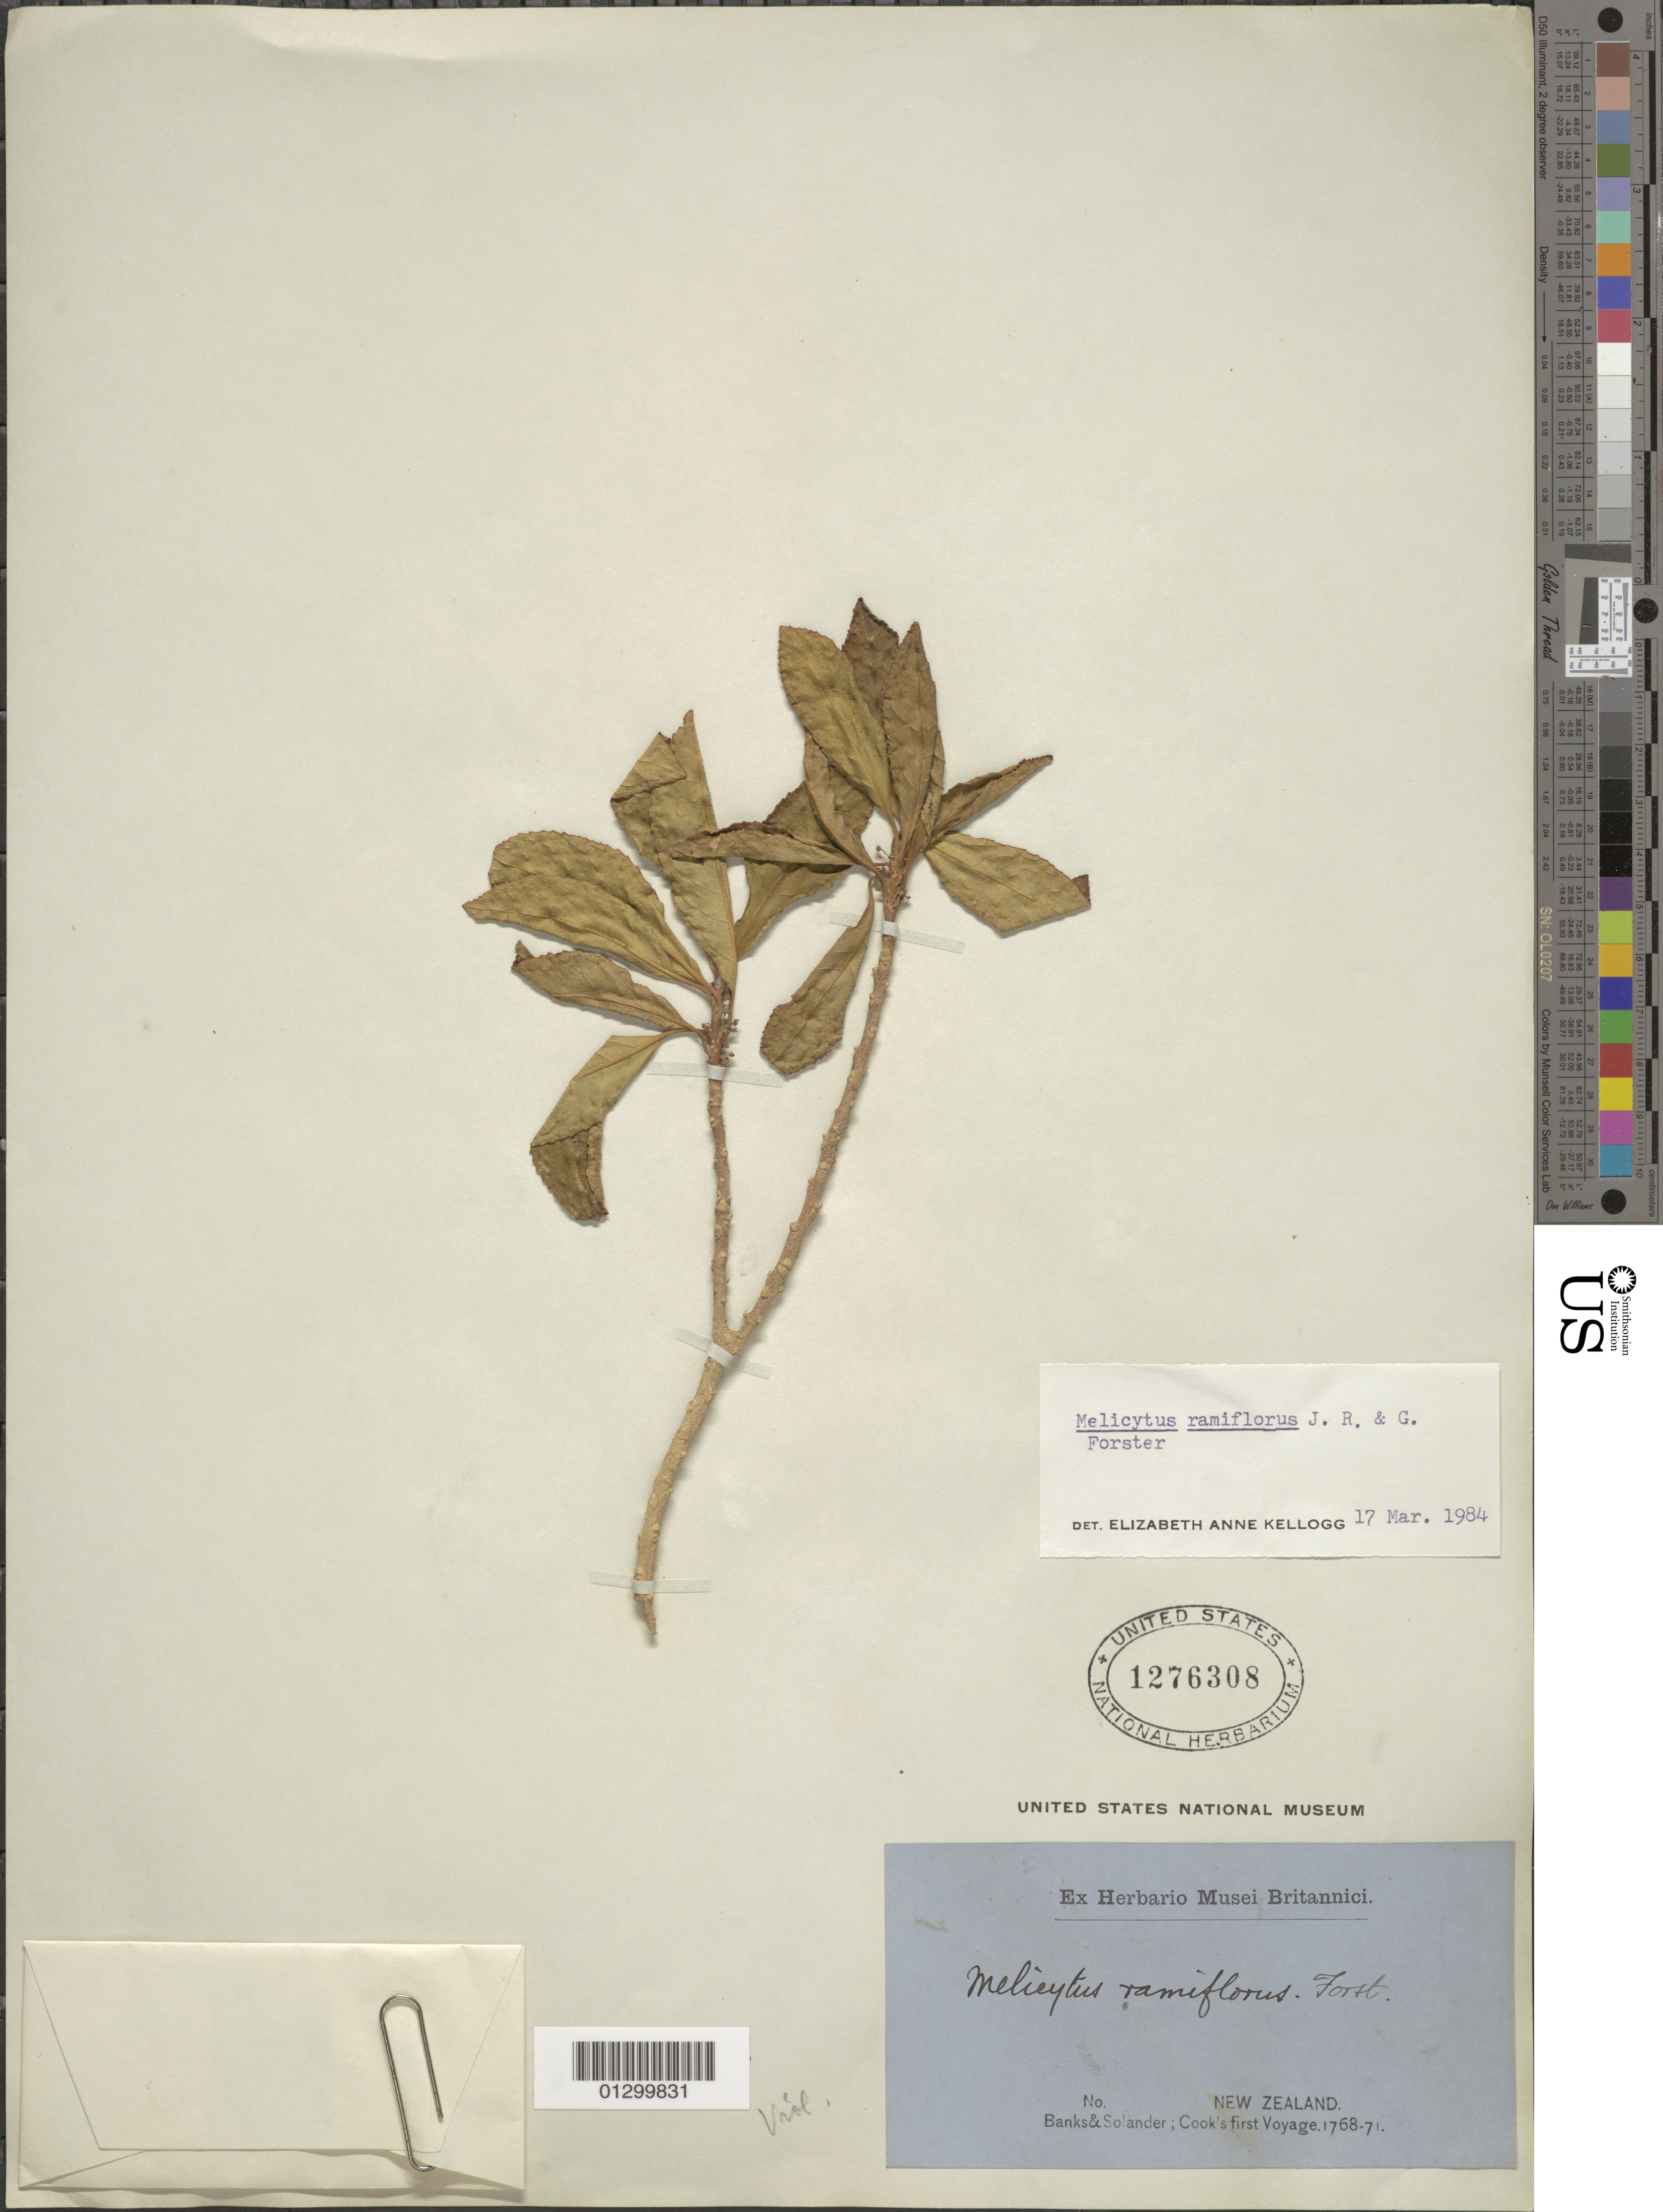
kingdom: Plantae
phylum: Tracheophyta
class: Magnoliopsida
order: Malpighiales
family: Violaceae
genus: Melicytus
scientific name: Melicytus ramiflorus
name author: J.R. Forst. & G. Forst.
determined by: Kellog, E. A.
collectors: J. Banks & D. C. Solander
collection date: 1768/1771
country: New Zealand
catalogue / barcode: US 1276308